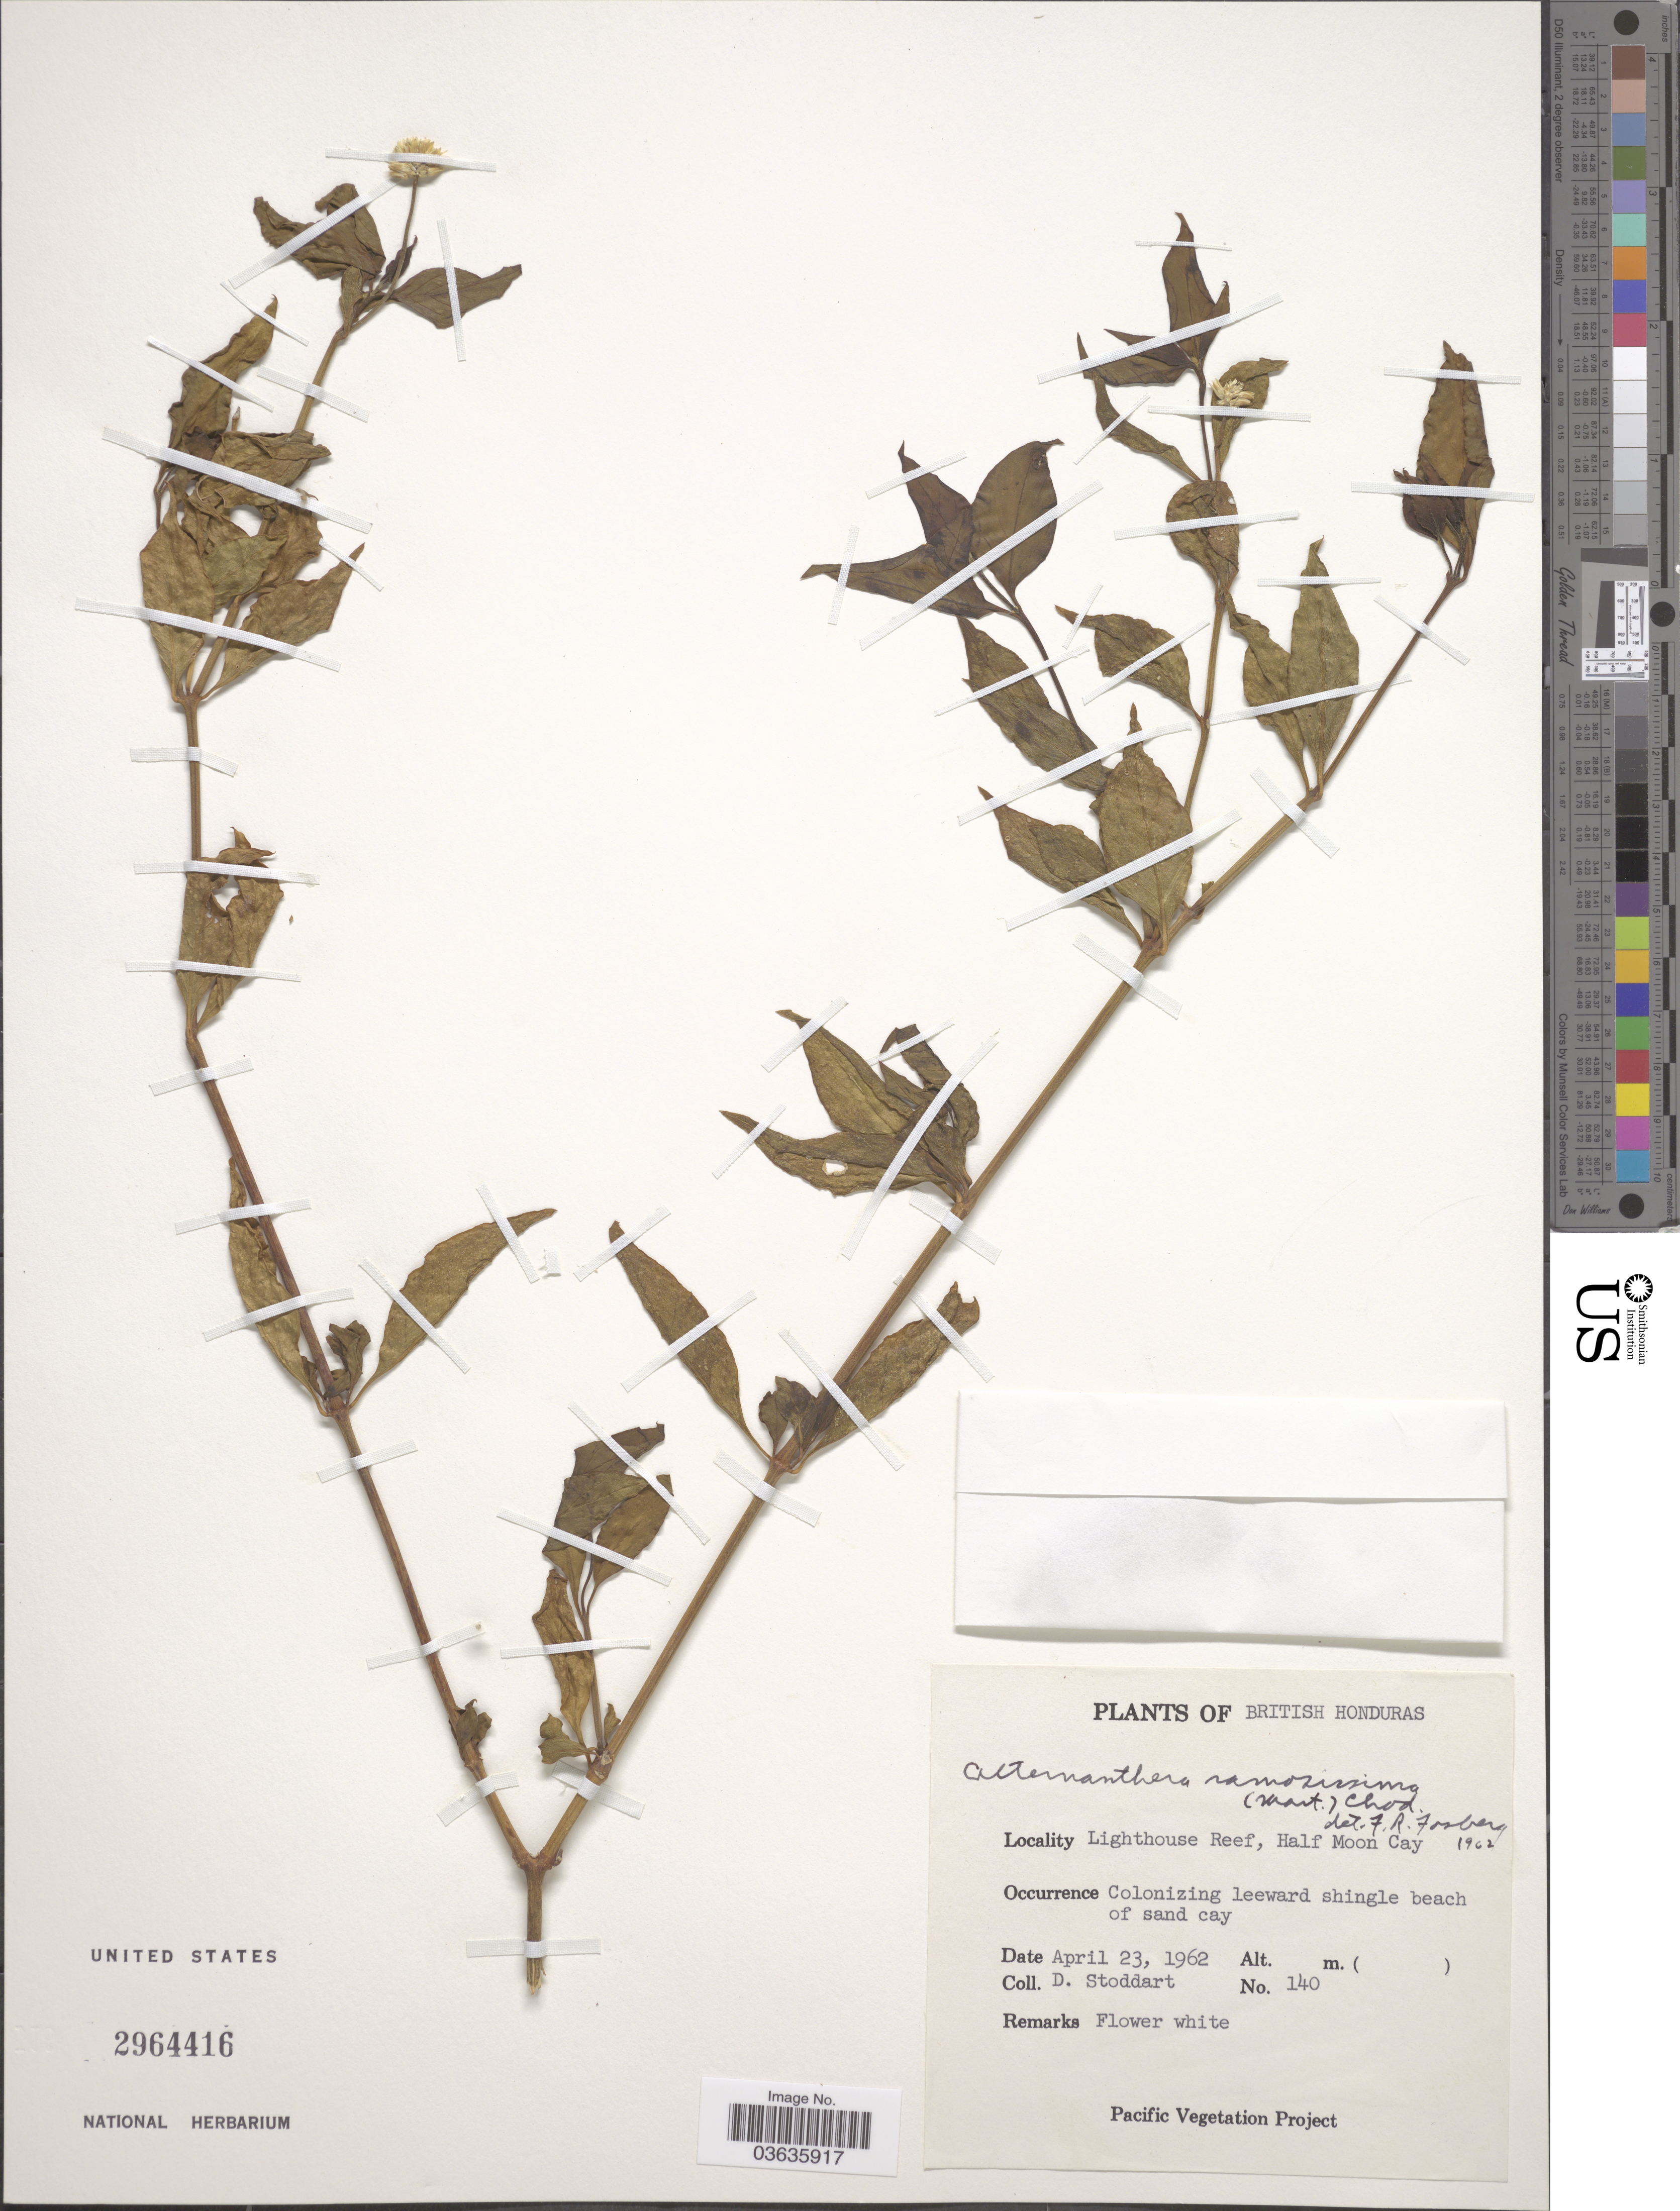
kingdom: Plantae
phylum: Tracheophyta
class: Magnoliopsida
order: Caryophyllales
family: Amaranthaceae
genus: Alternanthera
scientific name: Alternanthera ramosissima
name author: (Mart.) Chodat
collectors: D. Stoddart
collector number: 140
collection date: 1962-04-23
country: Belize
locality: British Honduras. Lighthouse Reef, Half Moon Cay.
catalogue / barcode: US 2964416